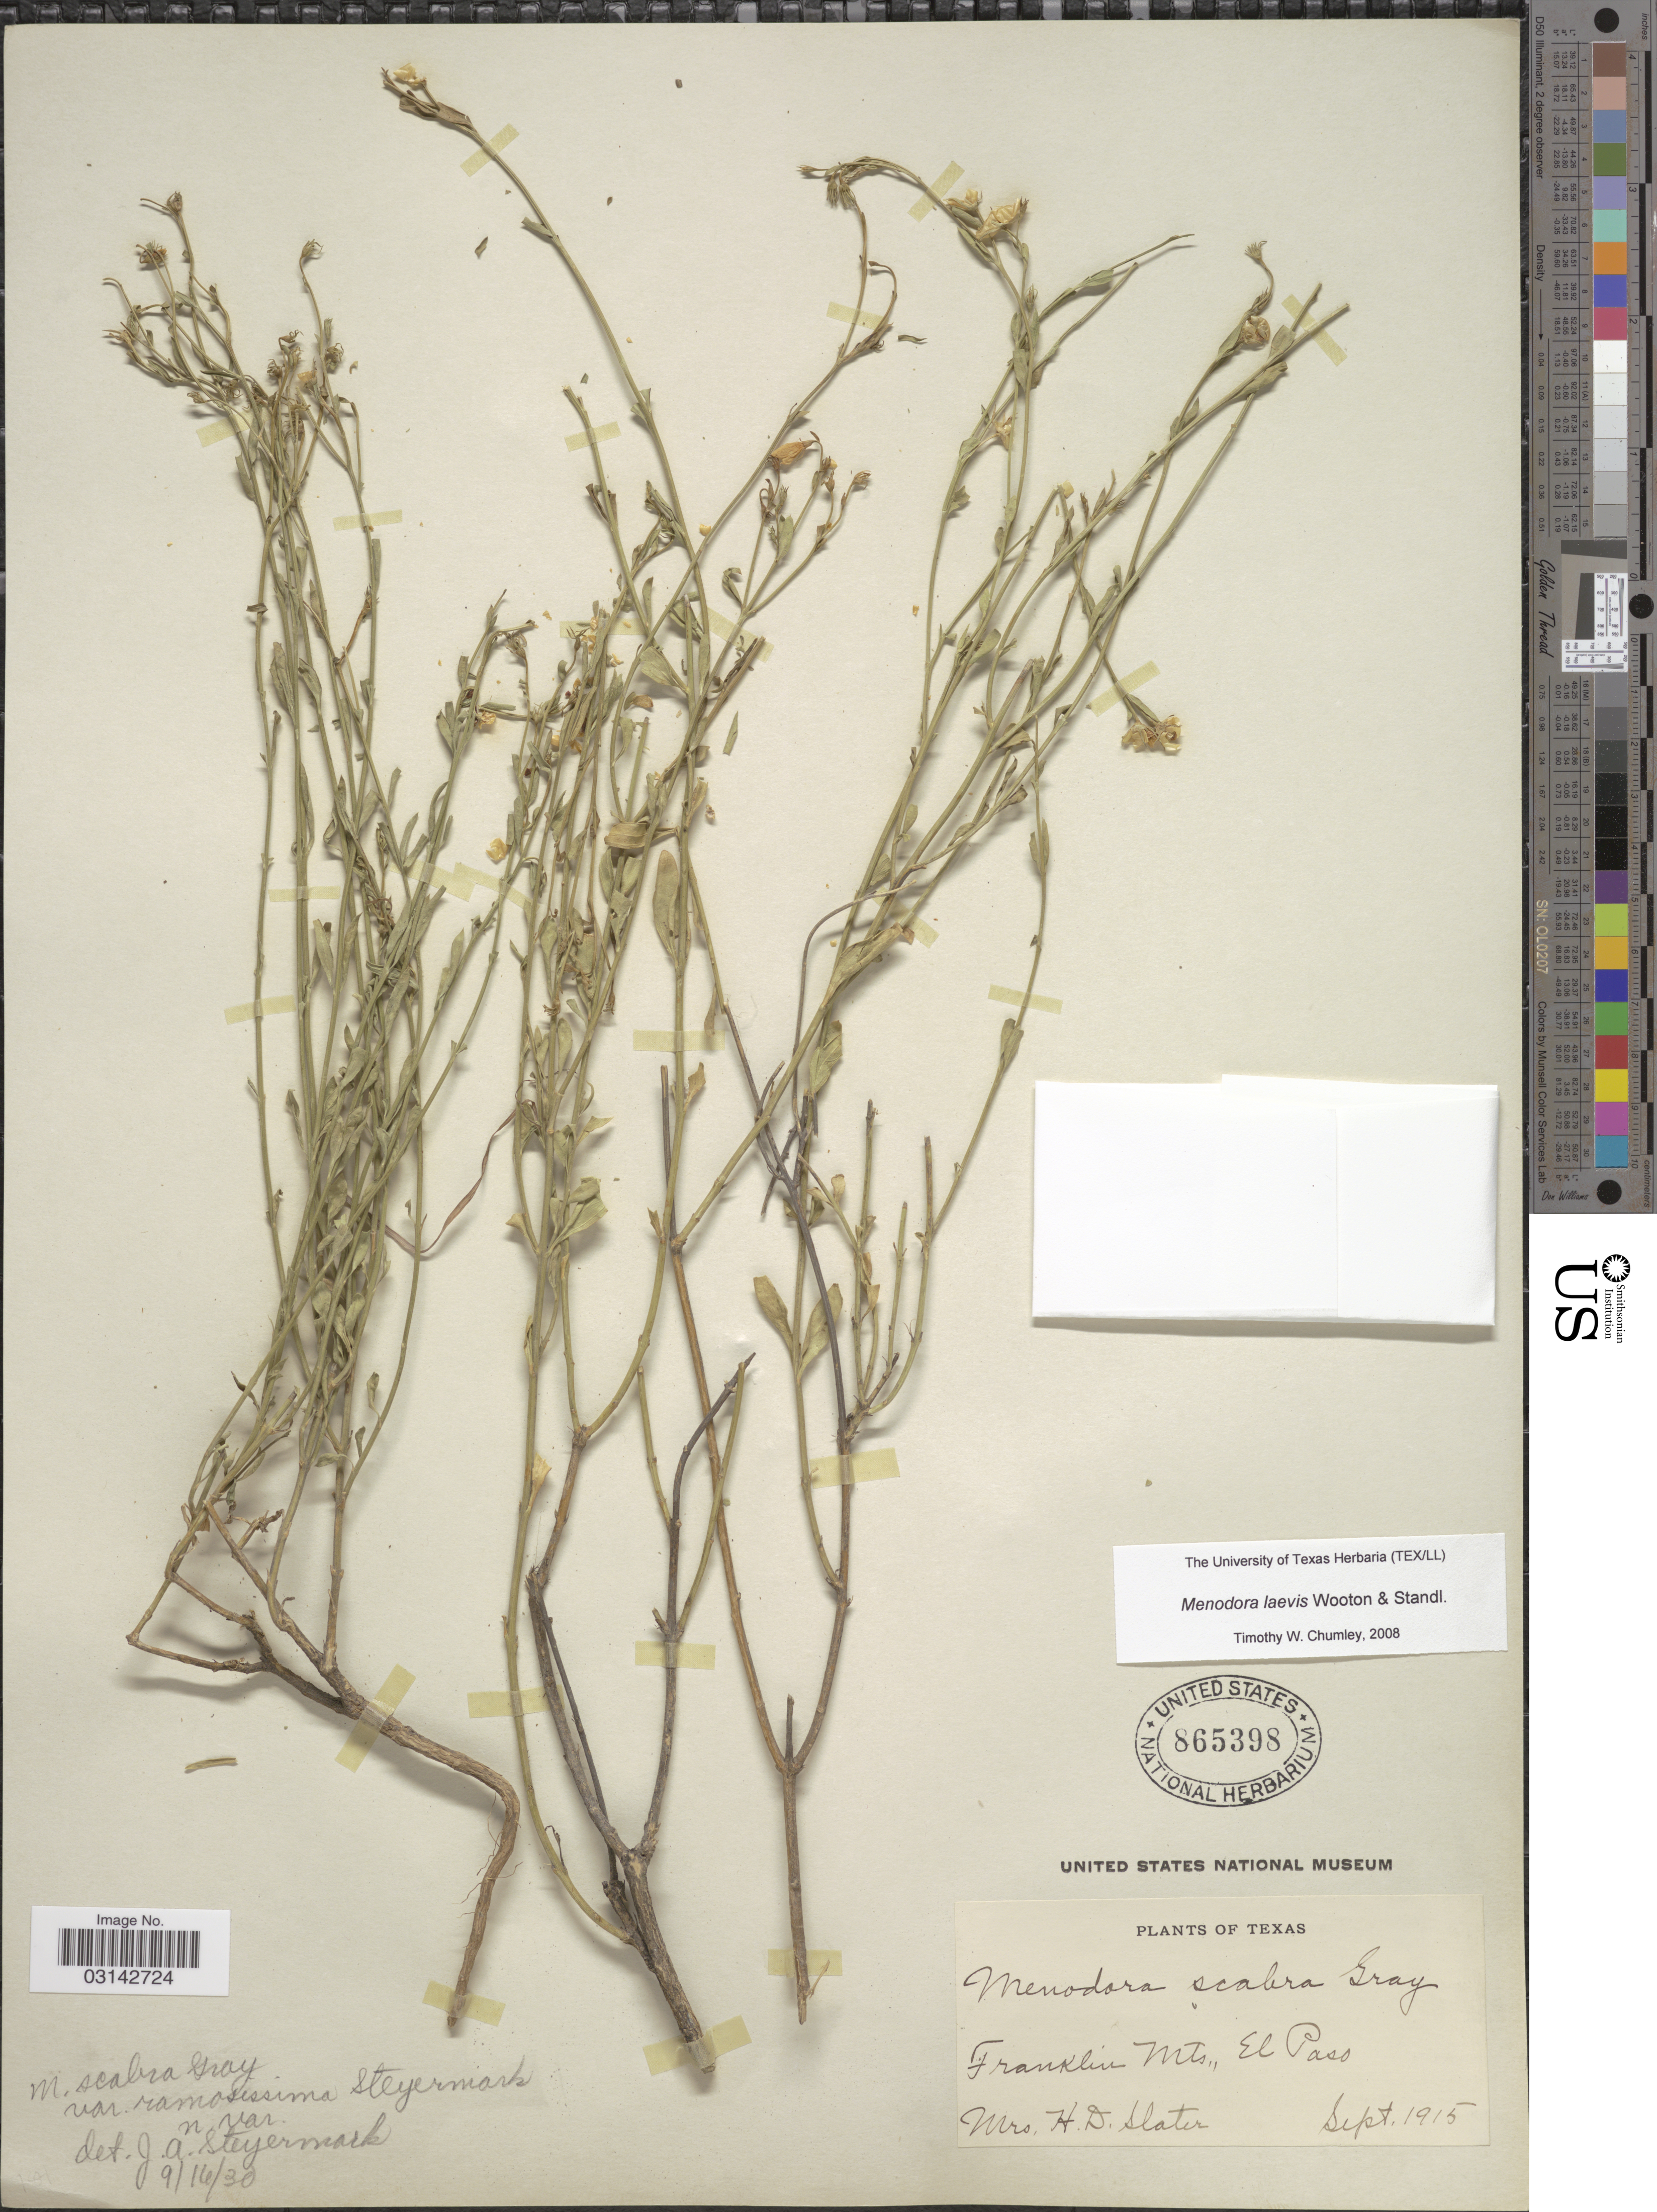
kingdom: Plantae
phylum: Tracheophyta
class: Magnoliopsida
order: Lamiales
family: Oleaceae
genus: Menodora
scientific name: Menodora laevis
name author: Wooton & Standl.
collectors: H. Slater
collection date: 1915-09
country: United States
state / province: Texas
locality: Franklin Mts., El Paso.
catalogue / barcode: US 865398